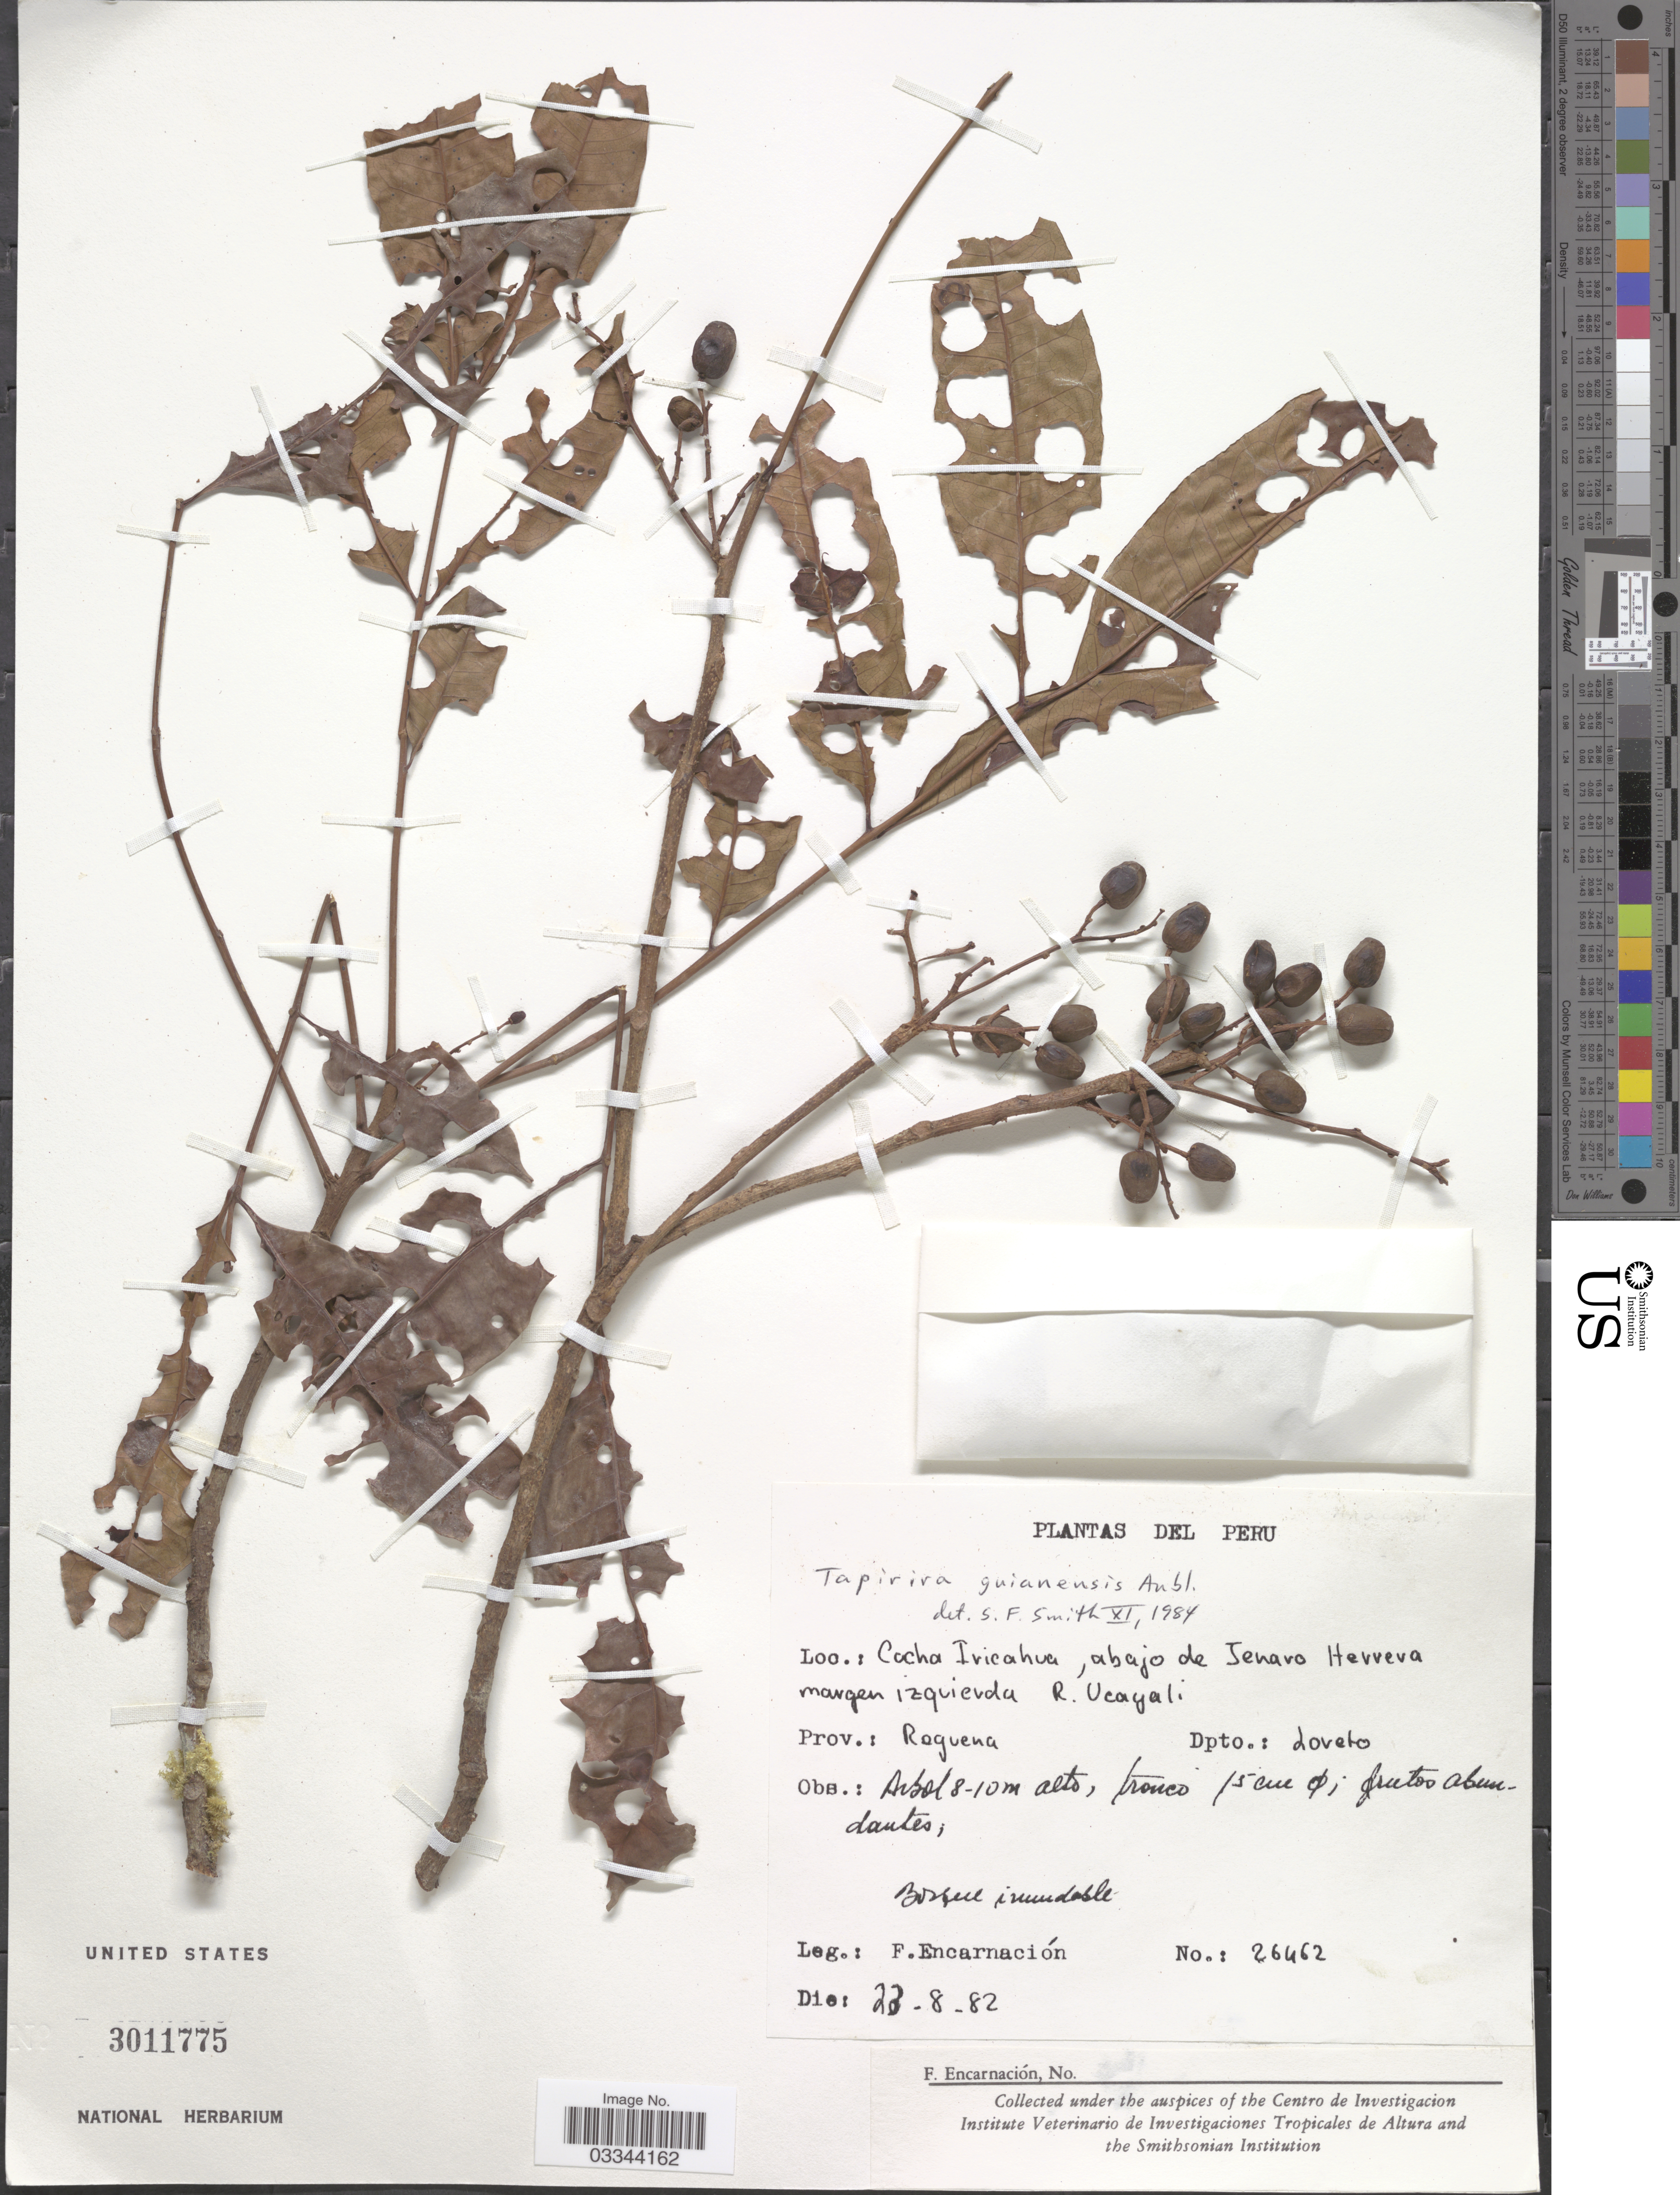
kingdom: Plantae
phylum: Tracheophyta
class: Magnoliopsida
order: Sapindales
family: Anacardiaceae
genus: Tapirira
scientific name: Tapirira guianensis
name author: Aubl.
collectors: F. Encarnación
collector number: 26462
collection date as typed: Transcribed d/m/y: 23/8/82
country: Peru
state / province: Loreto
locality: Ocha Iricahua, abajo de Jenaro Herrera margen izquierda R. Ucayali. Prov.: Requena Dpto.: Loreto.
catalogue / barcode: US 3011775